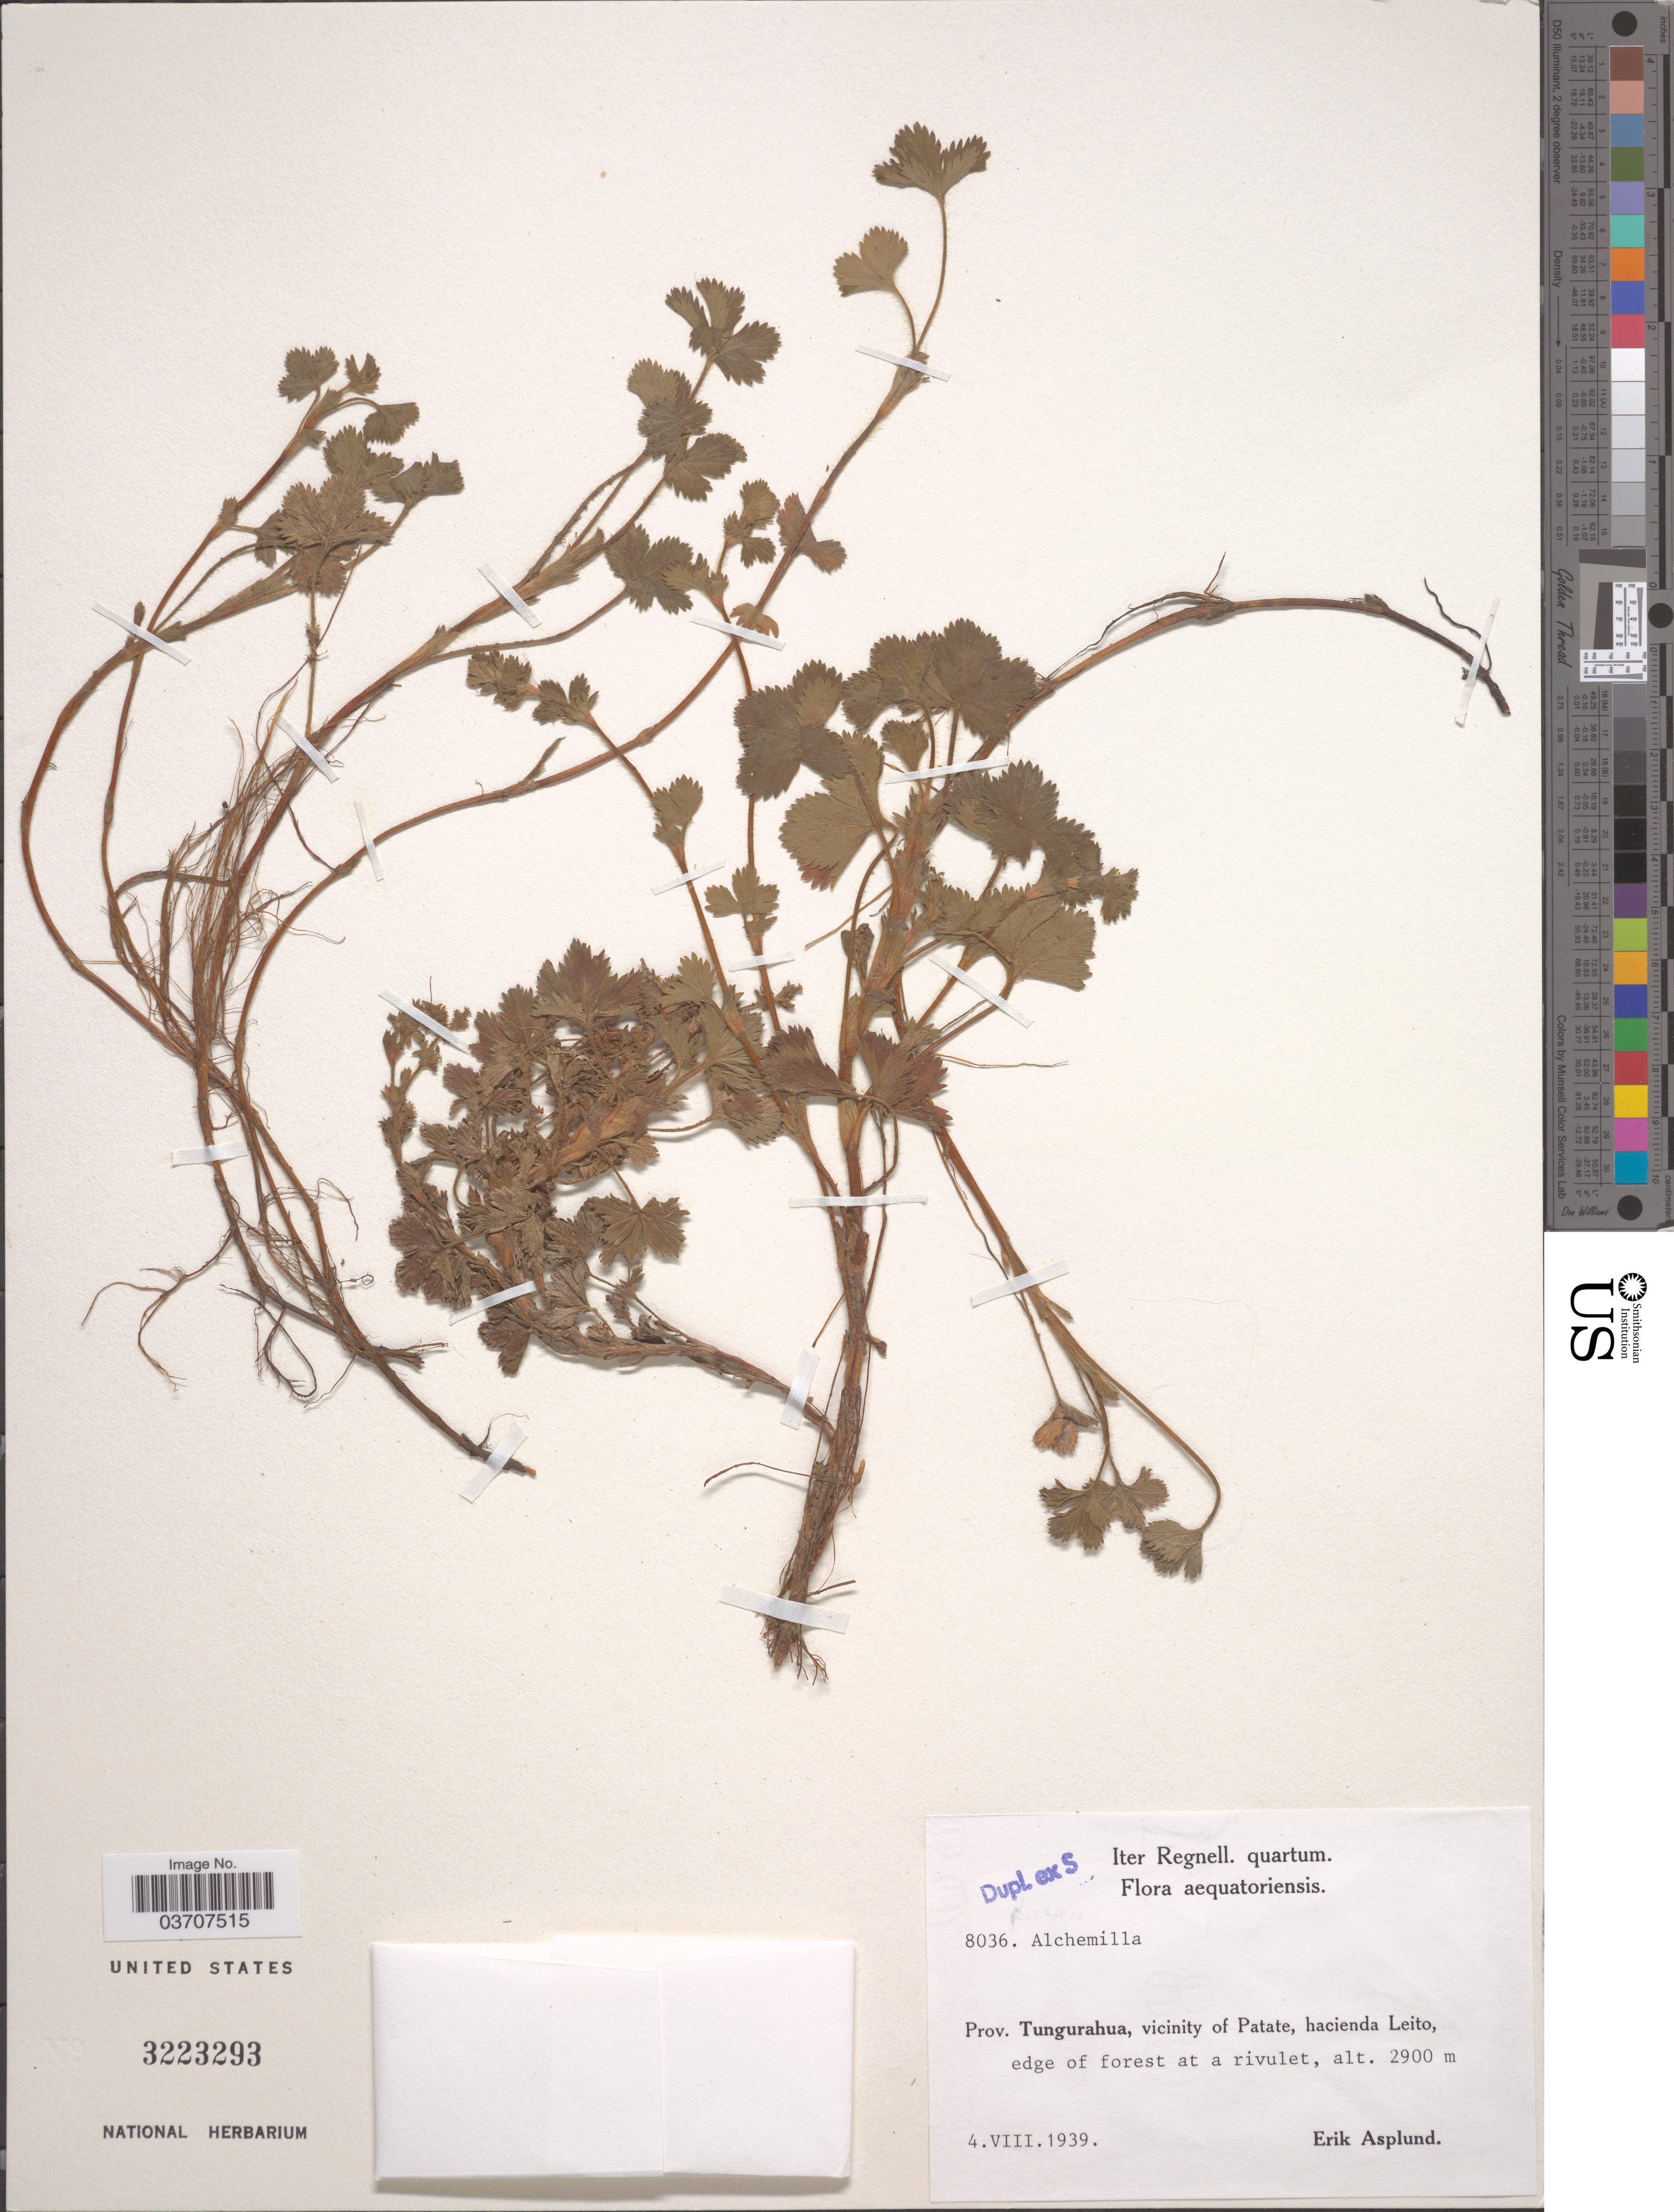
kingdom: Plantae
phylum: Tracheophyta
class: Magnoliopsida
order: Rosales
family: Rosaceae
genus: Alchemilla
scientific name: Alchemilla pectinata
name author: Kunth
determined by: Dorr, L. J., (BOT), Smithsonian Institution - National Museum of Natural History (UNITED STATES)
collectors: E. Asplund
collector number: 8036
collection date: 1939-08-04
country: Ecuador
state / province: Tungurahua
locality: Vicinity of Patate, hacienda Leito.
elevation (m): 2900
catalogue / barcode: US 3223293